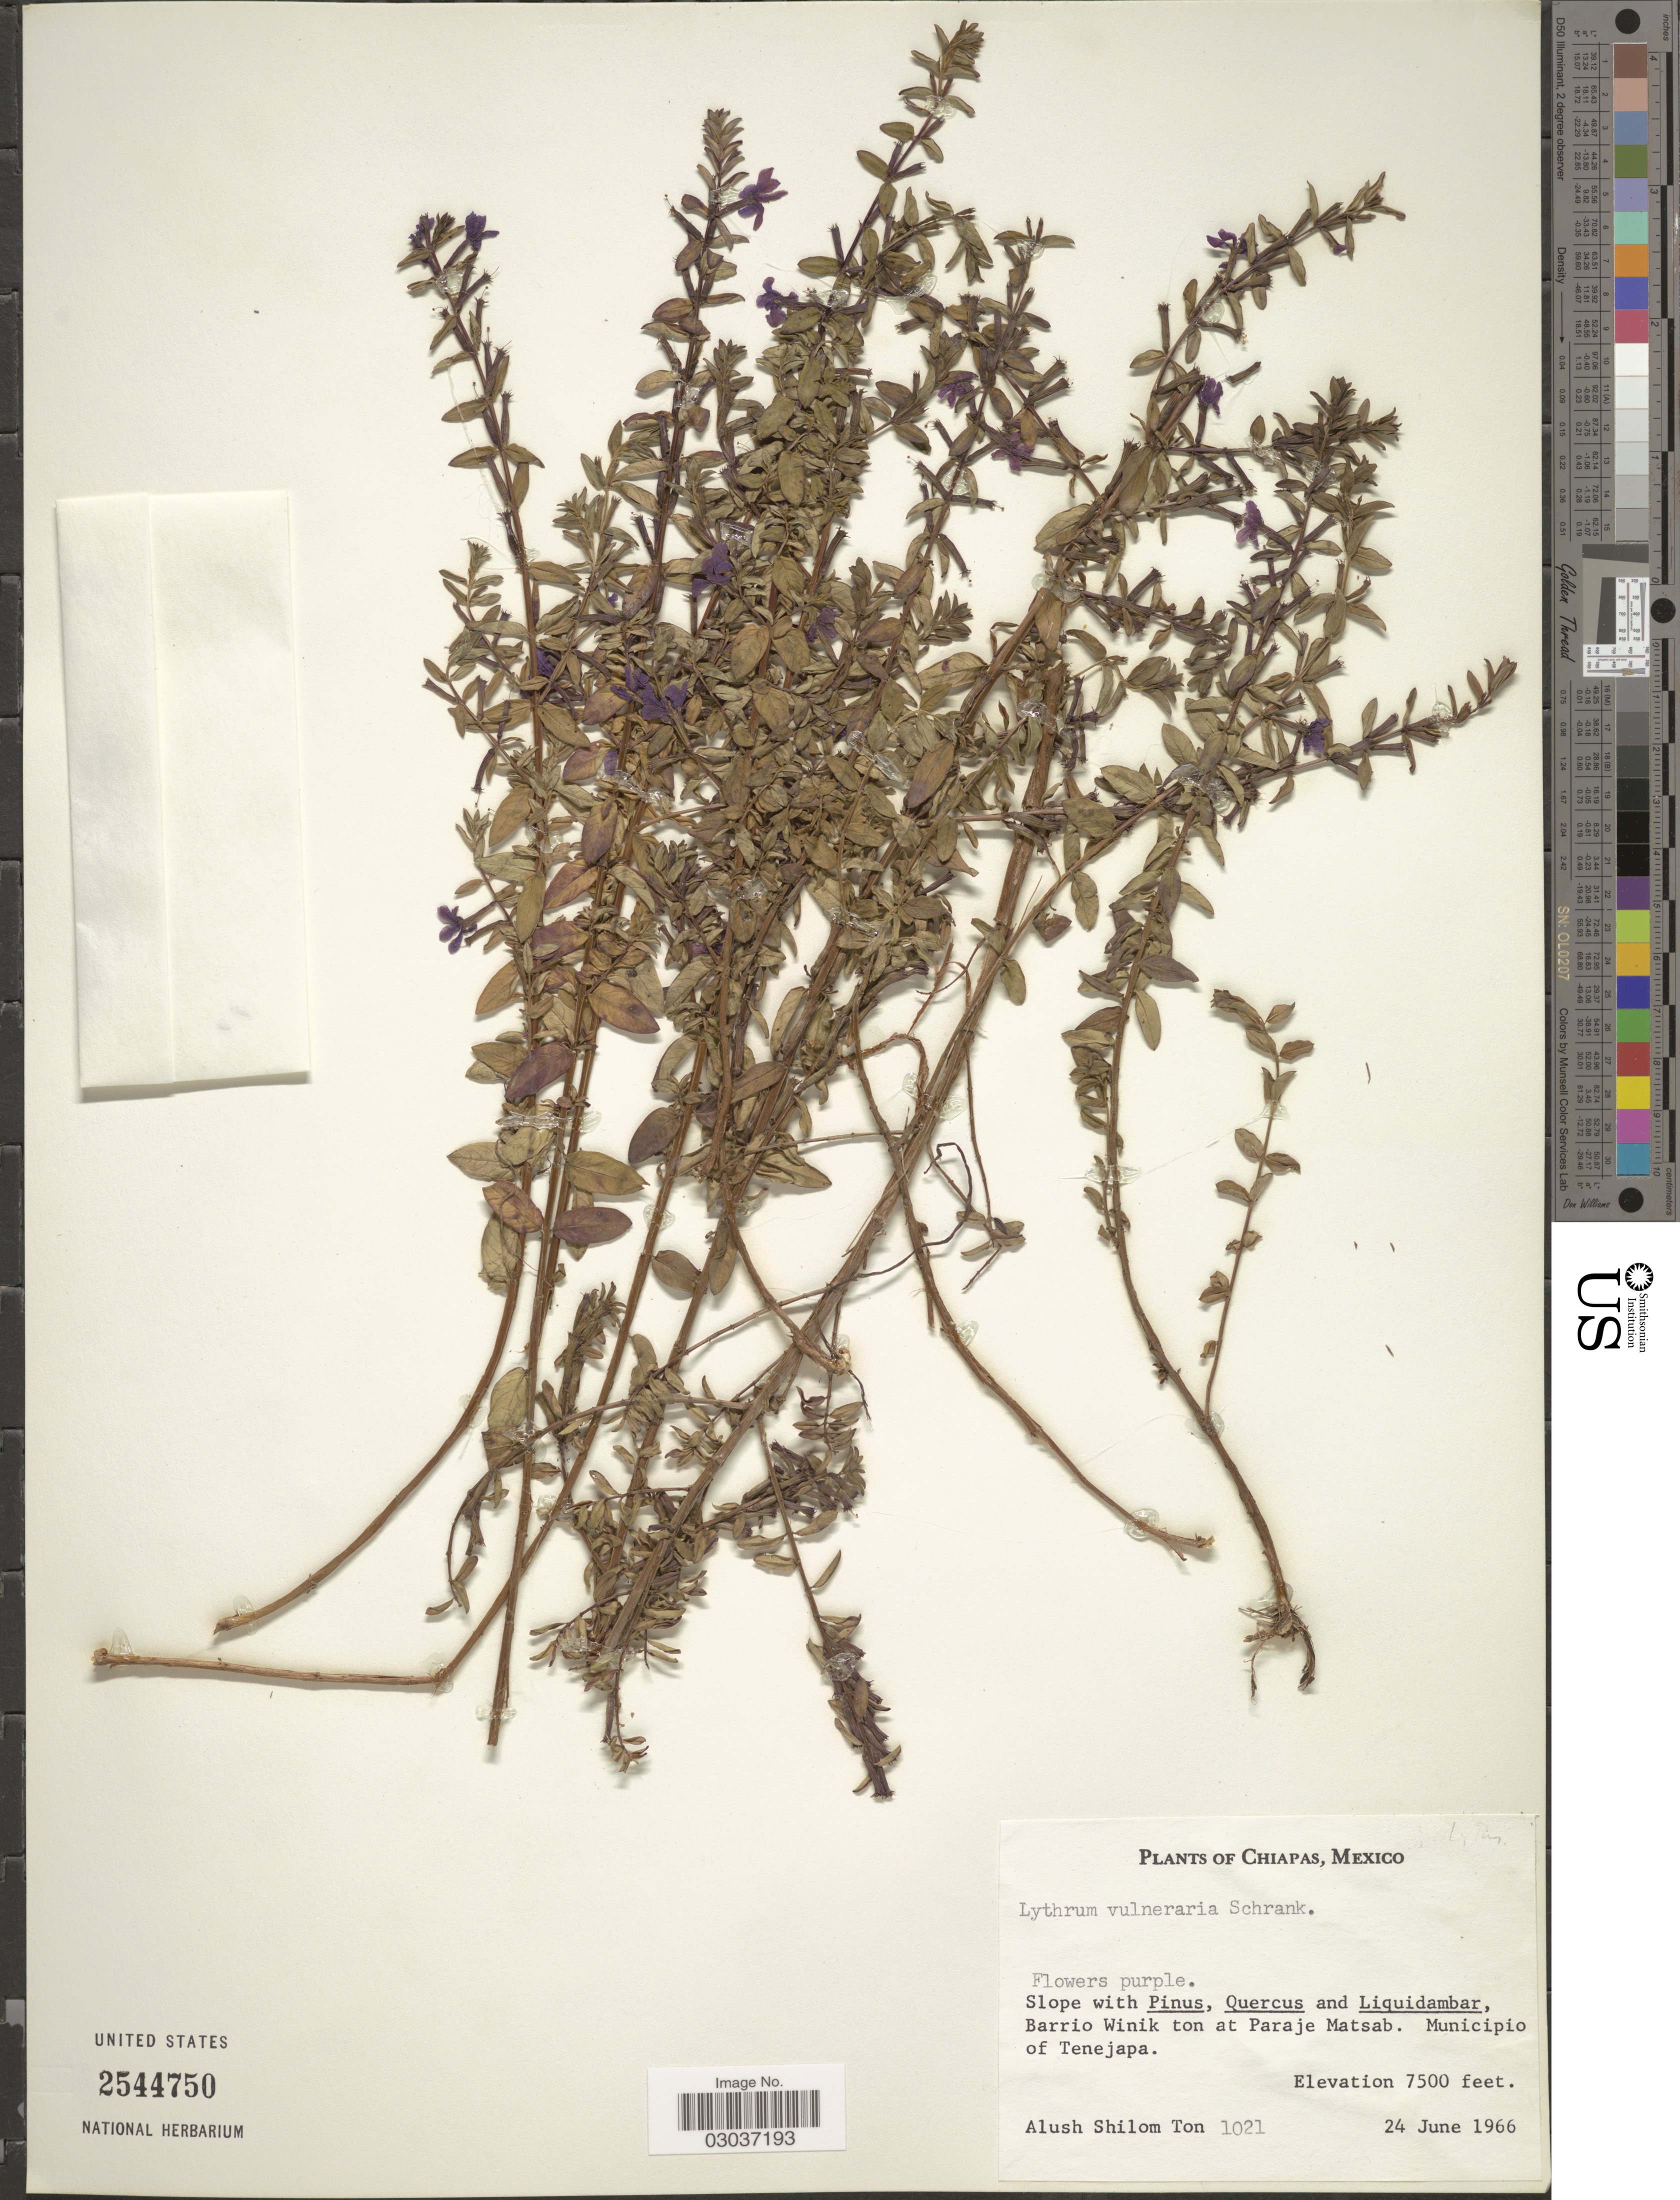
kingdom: Plantae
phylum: Tracheophyta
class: Magnoliopsida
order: Myrtales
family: Lythraceae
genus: Lythrum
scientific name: Lythrum vulneraria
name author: Aiton ex Schrank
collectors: A. S. Ton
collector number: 1021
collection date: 1966-06-24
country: Mexico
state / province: Chiapas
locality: Barrio Winik ton at Paraje Matsab. Municipio of Tenejapa.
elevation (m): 2286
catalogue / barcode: US 2544750